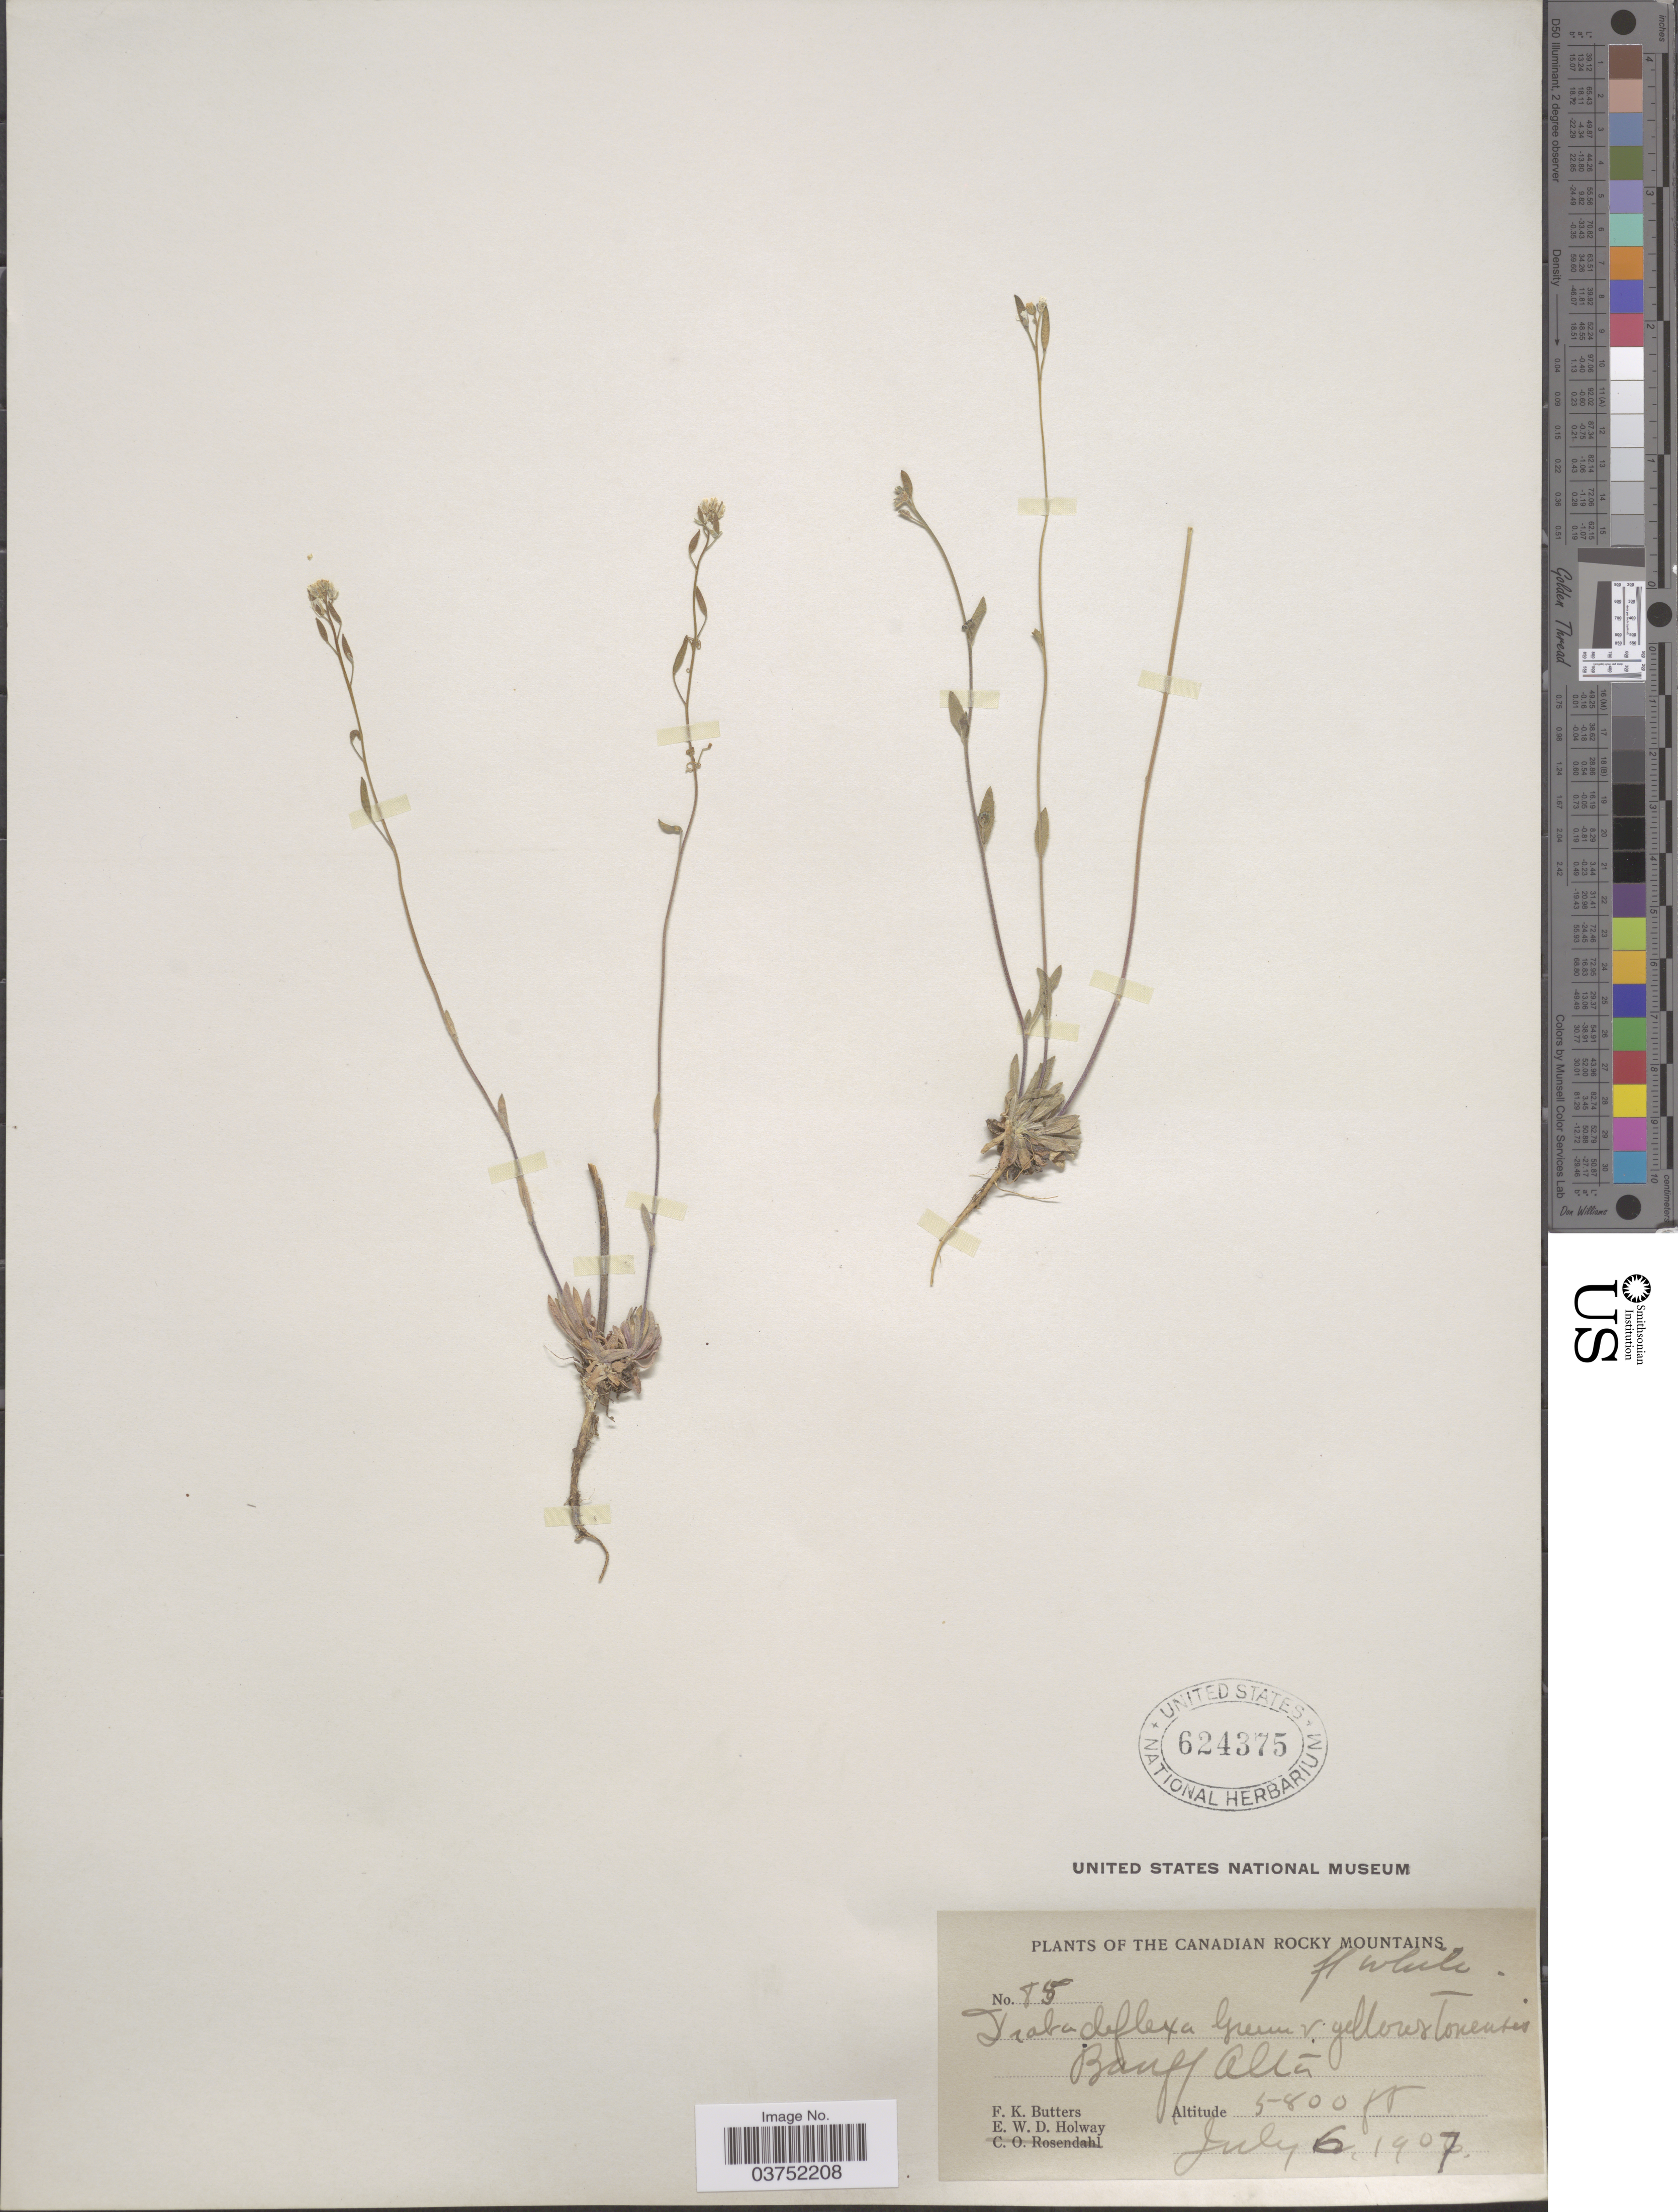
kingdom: Plantae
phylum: Tracheophyta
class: Magnoliopsida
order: Brassicales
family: Brassicaceae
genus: Draba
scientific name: Draba praealta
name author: Greene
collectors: F. K. Butters & E. W. D. Holway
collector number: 85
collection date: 1907-07-06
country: Canada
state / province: Alberta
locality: Canadian Rocky Mountains. Banff Alta.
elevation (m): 1768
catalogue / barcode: US 624375